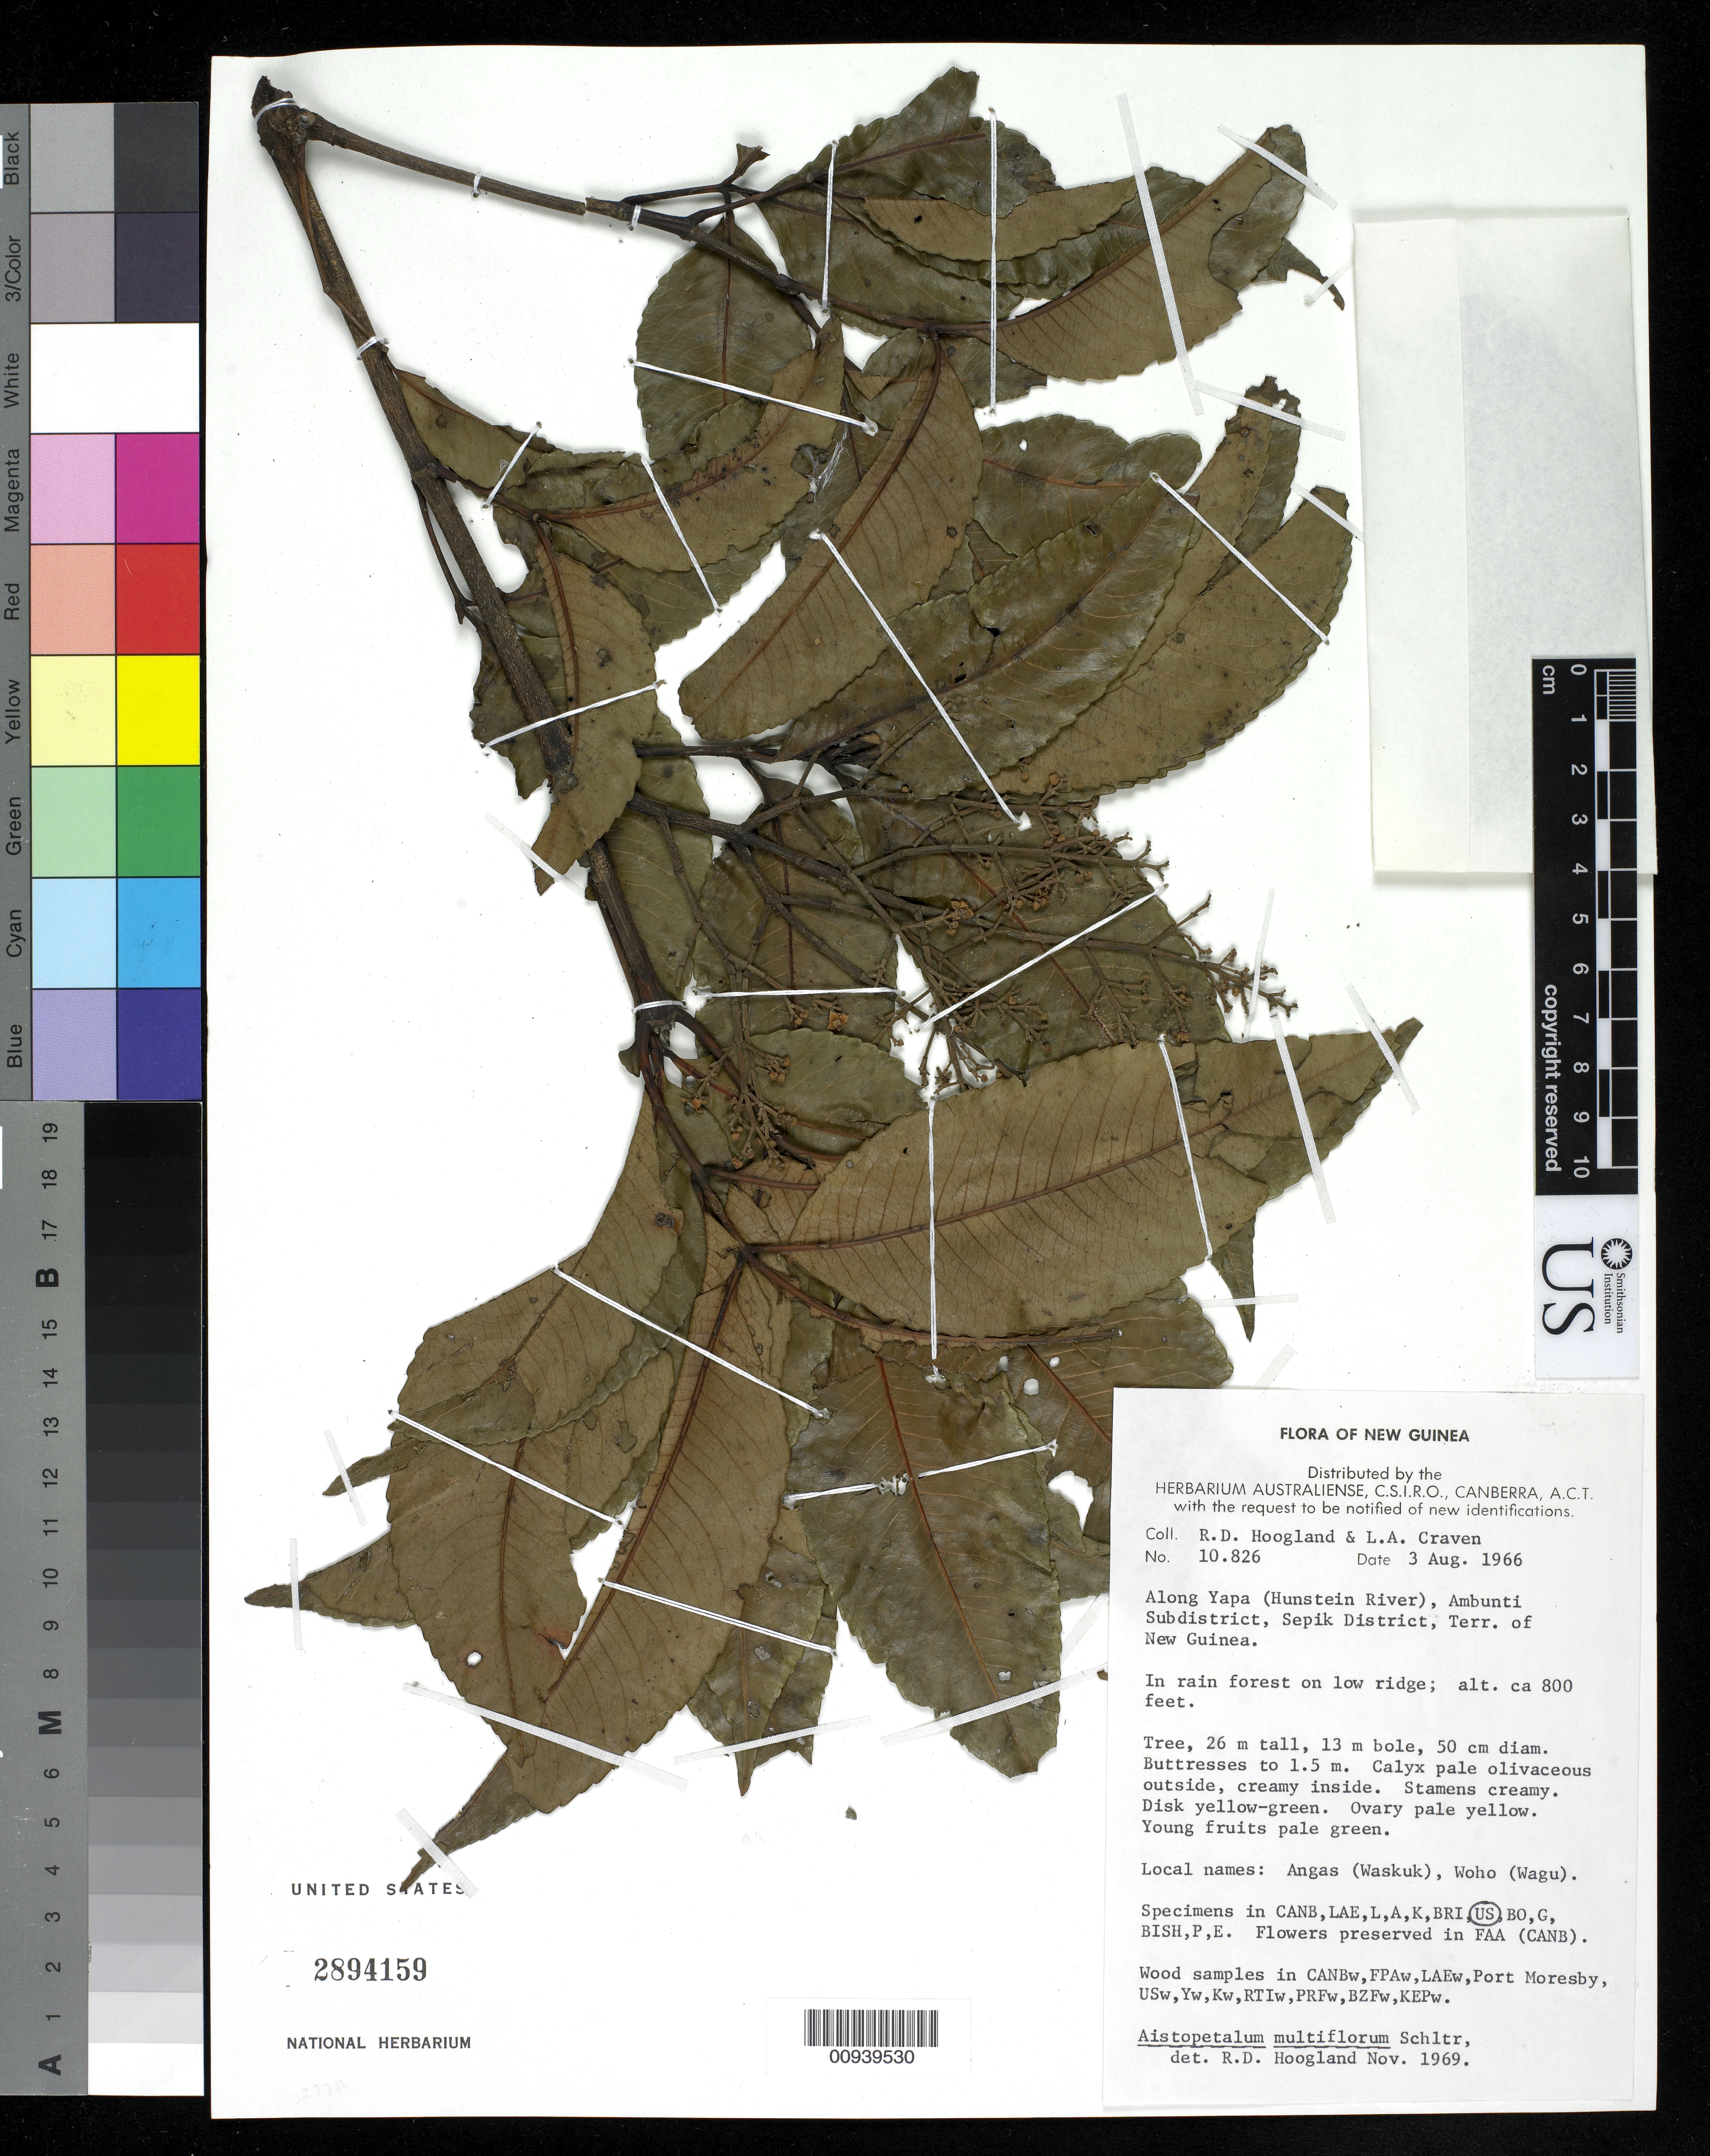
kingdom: Plantae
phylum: Tracheophyta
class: Magnoliopsida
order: Oxalidales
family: Cunoniaceae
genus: Aistopetalum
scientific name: Aistopetalum multiforum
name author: Schltr.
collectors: R. D. Hoogland & L. A. Craven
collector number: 10826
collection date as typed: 03 Aug 1966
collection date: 1966-08-03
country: Papua New Guinea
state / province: East Sepik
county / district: Ambunti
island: New Guinea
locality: Ambunti Subdistrict, along Yapa (Hunstein River)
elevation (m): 244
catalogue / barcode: US 2894159